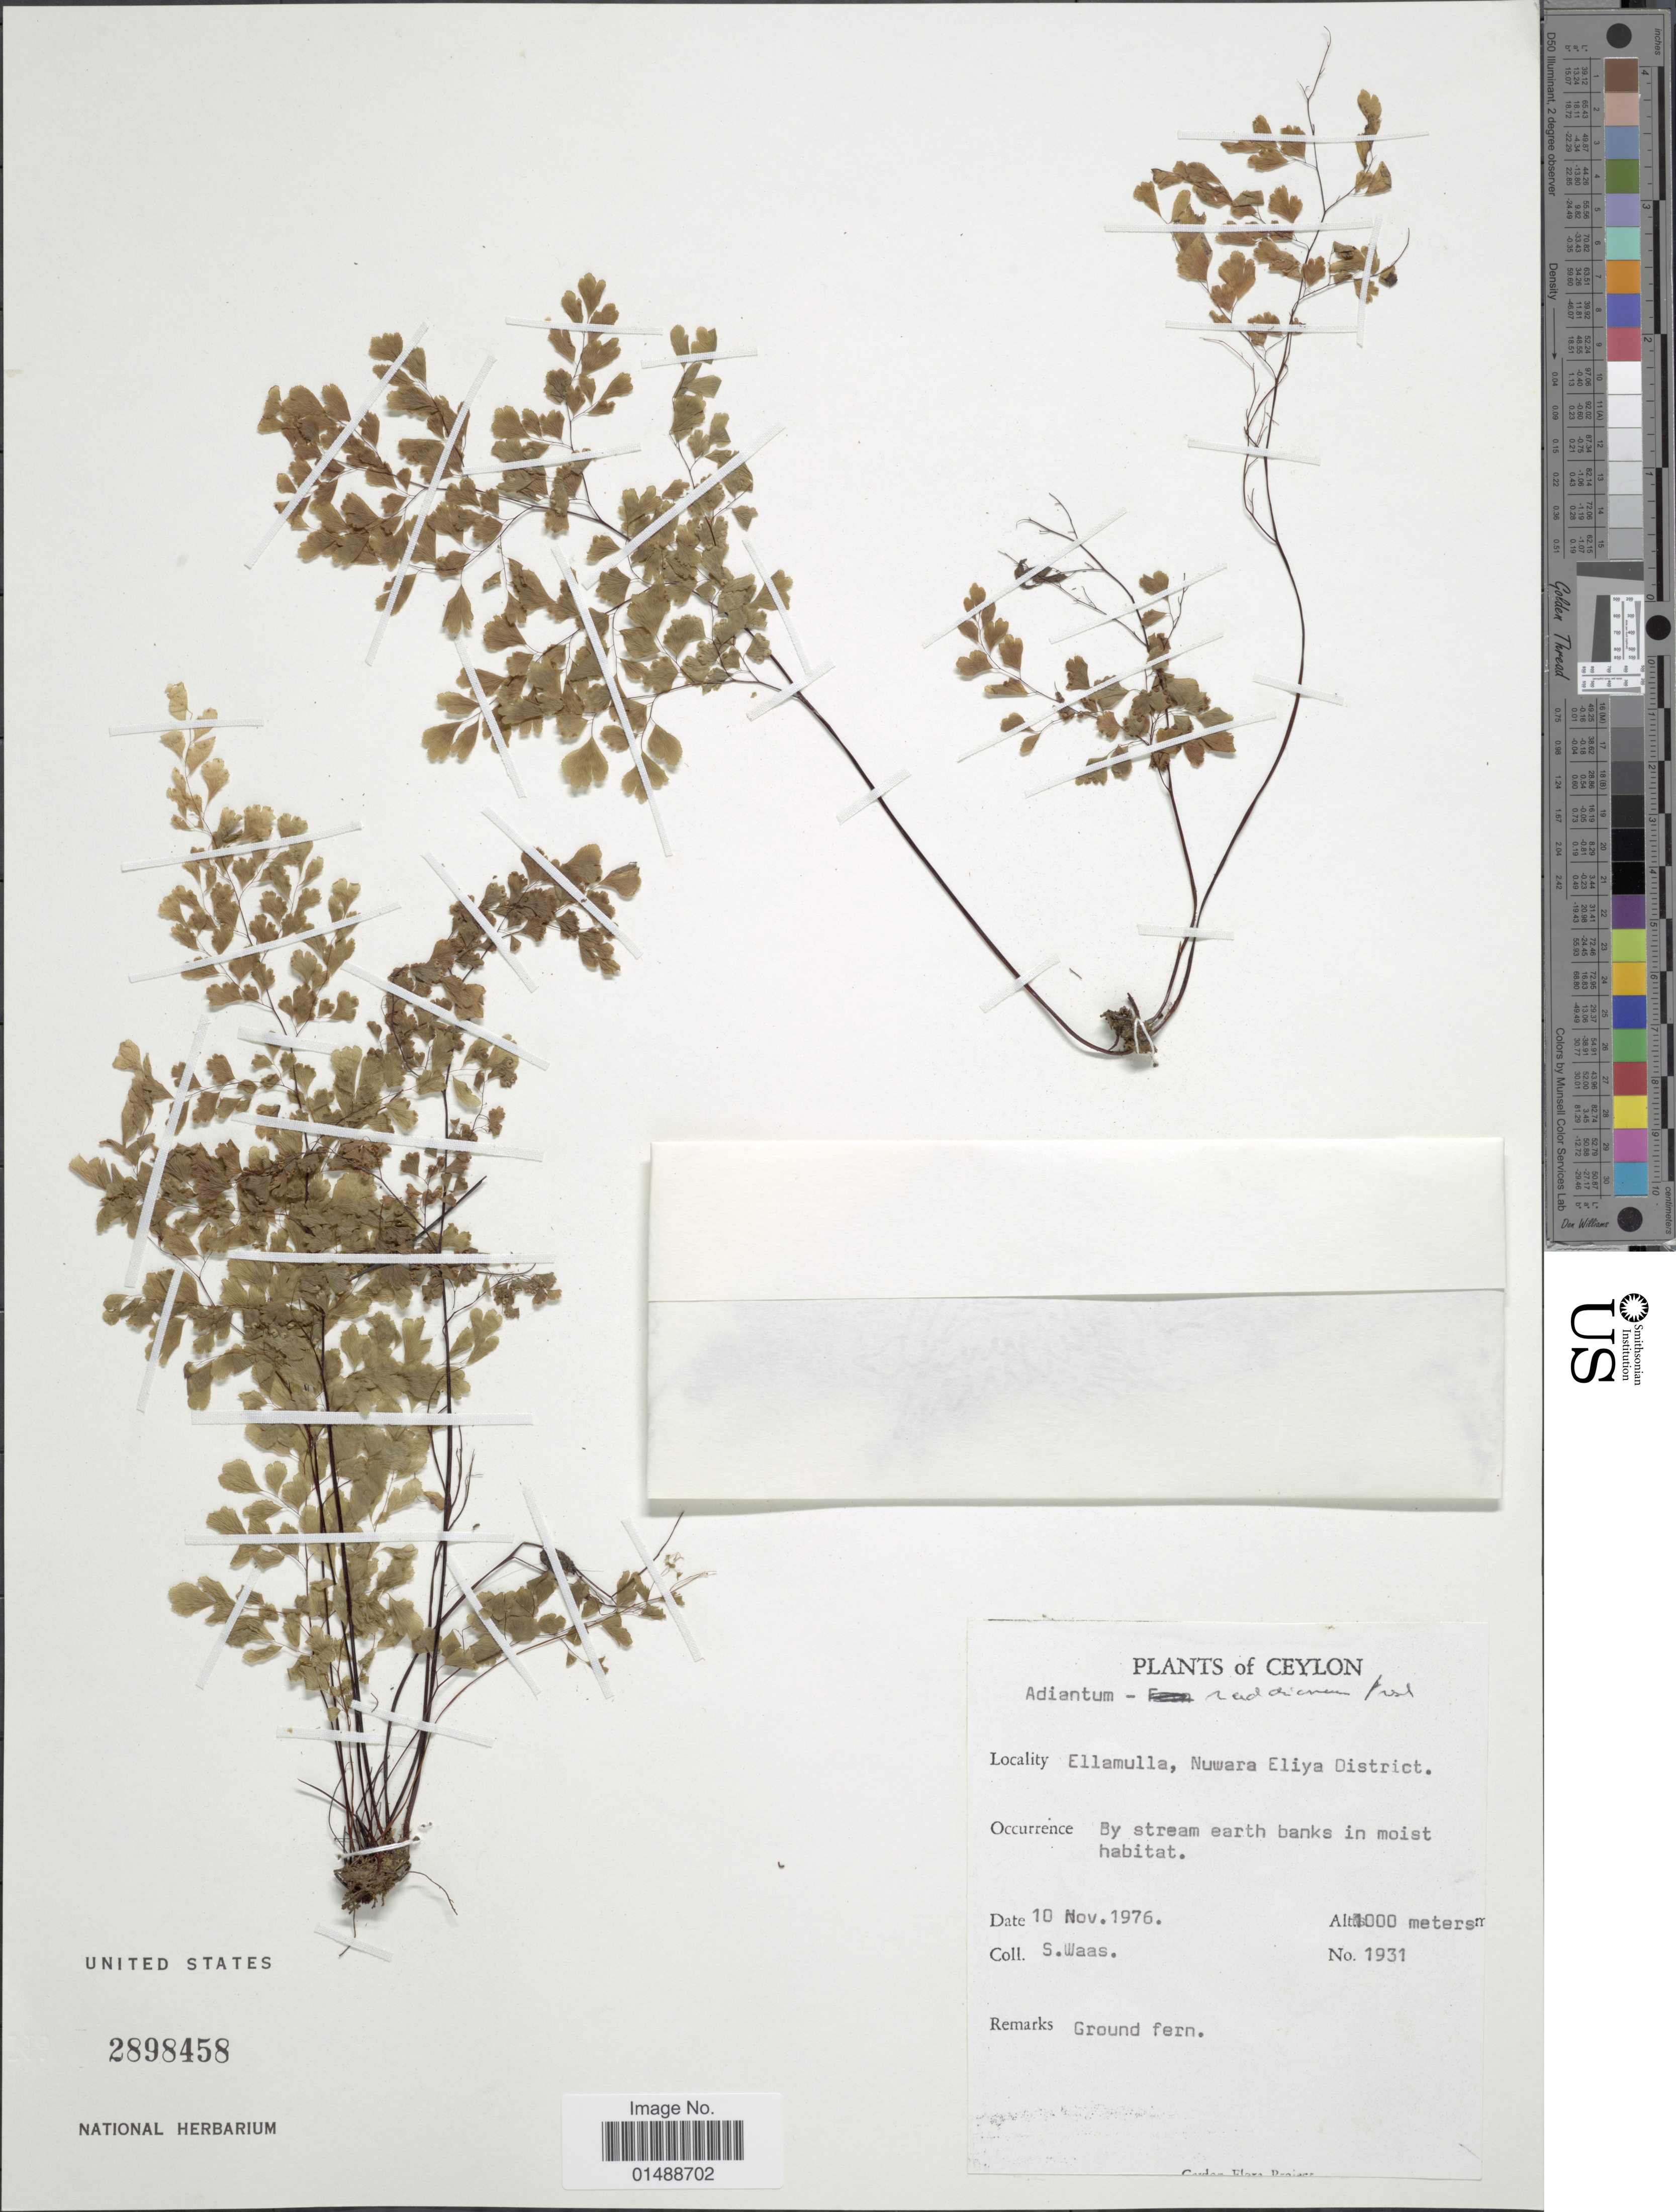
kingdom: Plantae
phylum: Tracheophyta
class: Polypodiopsida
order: Polypodiales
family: Pteridaceae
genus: Adiantum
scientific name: Adiantum raddianum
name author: C. Presl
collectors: S. Waas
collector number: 1931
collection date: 1976-11-10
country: Sri Lanka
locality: Ceylon, Ellamulla, Nuwara Eliya District.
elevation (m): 1000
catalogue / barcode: US 2898458